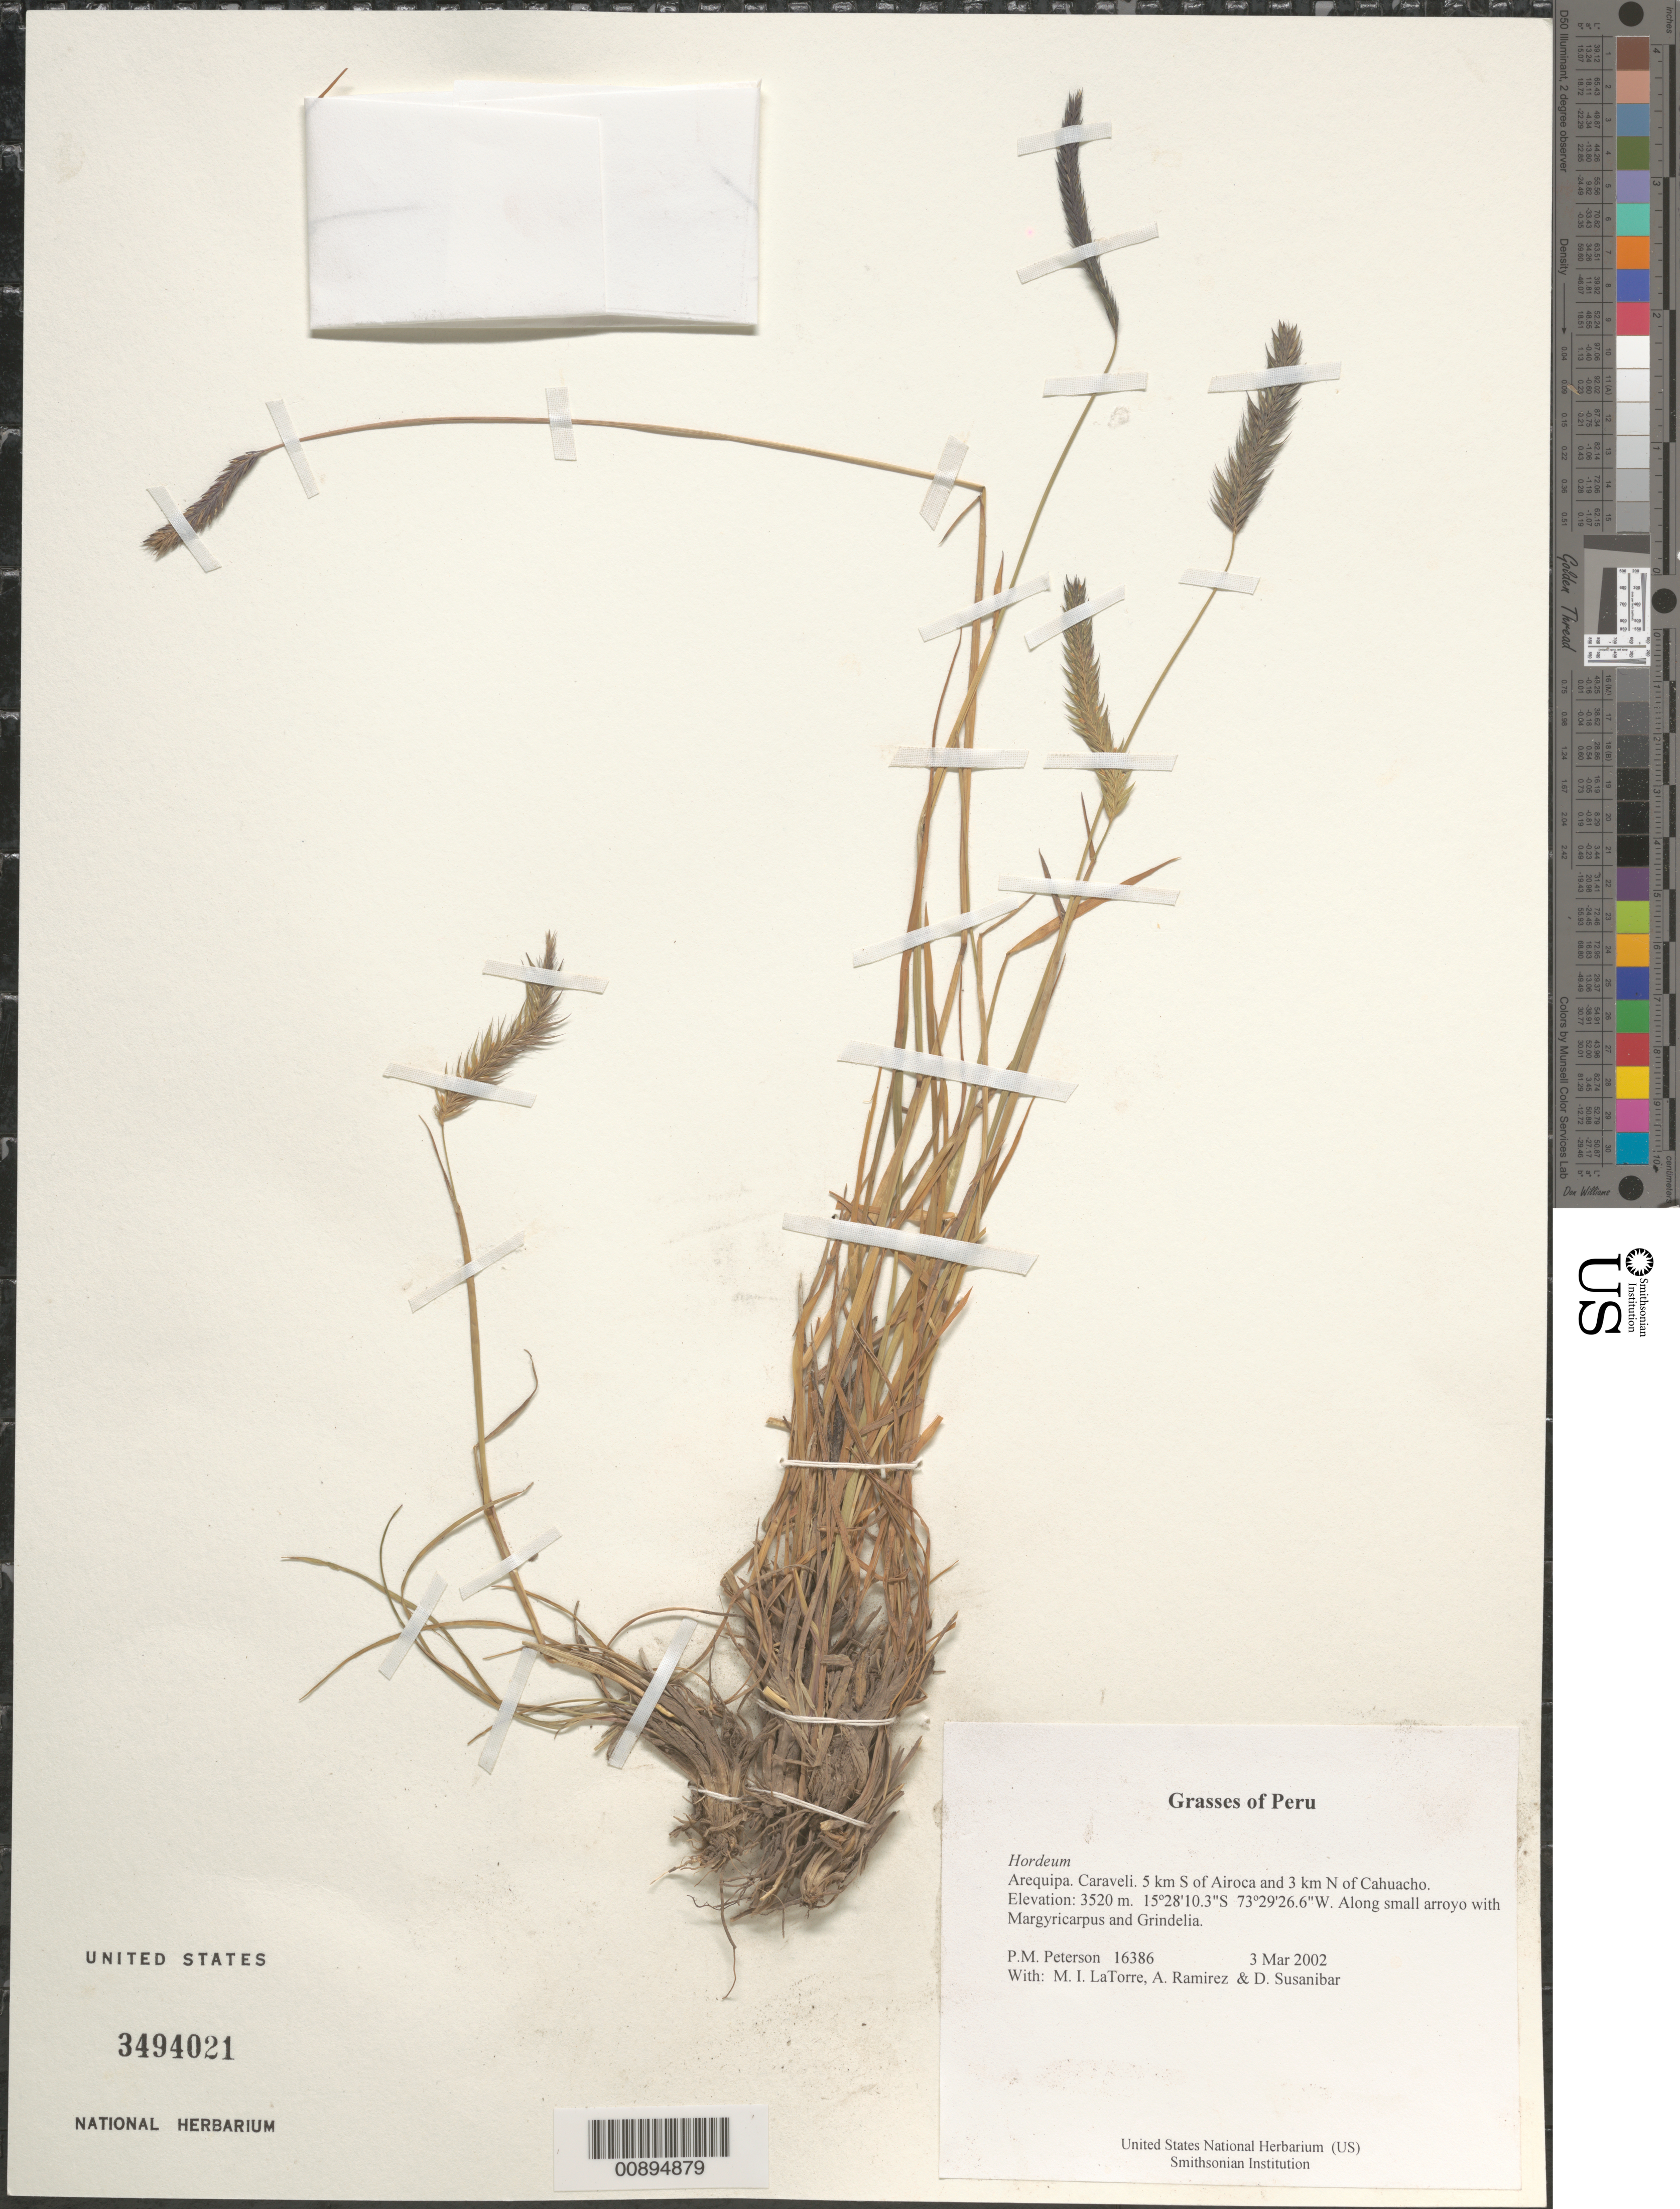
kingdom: Plantae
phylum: Tracheophyta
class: Liliopsida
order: Poales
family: Poaceae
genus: Hordeum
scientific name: Hordeum sp.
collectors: P. M. Peterson, M. I. La Torre, A. Ramírez & D. Susanibar Cruz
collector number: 16386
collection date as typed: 03 Mar 2002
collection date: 2002-03-03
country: Peru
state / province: Arequipa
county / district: Caravelí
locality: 5 km S of Airoca and 3 km N of Cahuacho.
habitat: Along small arroyo with ~Margyricarpus and Grindelia~.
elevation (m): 3520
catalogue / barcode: US 3494021